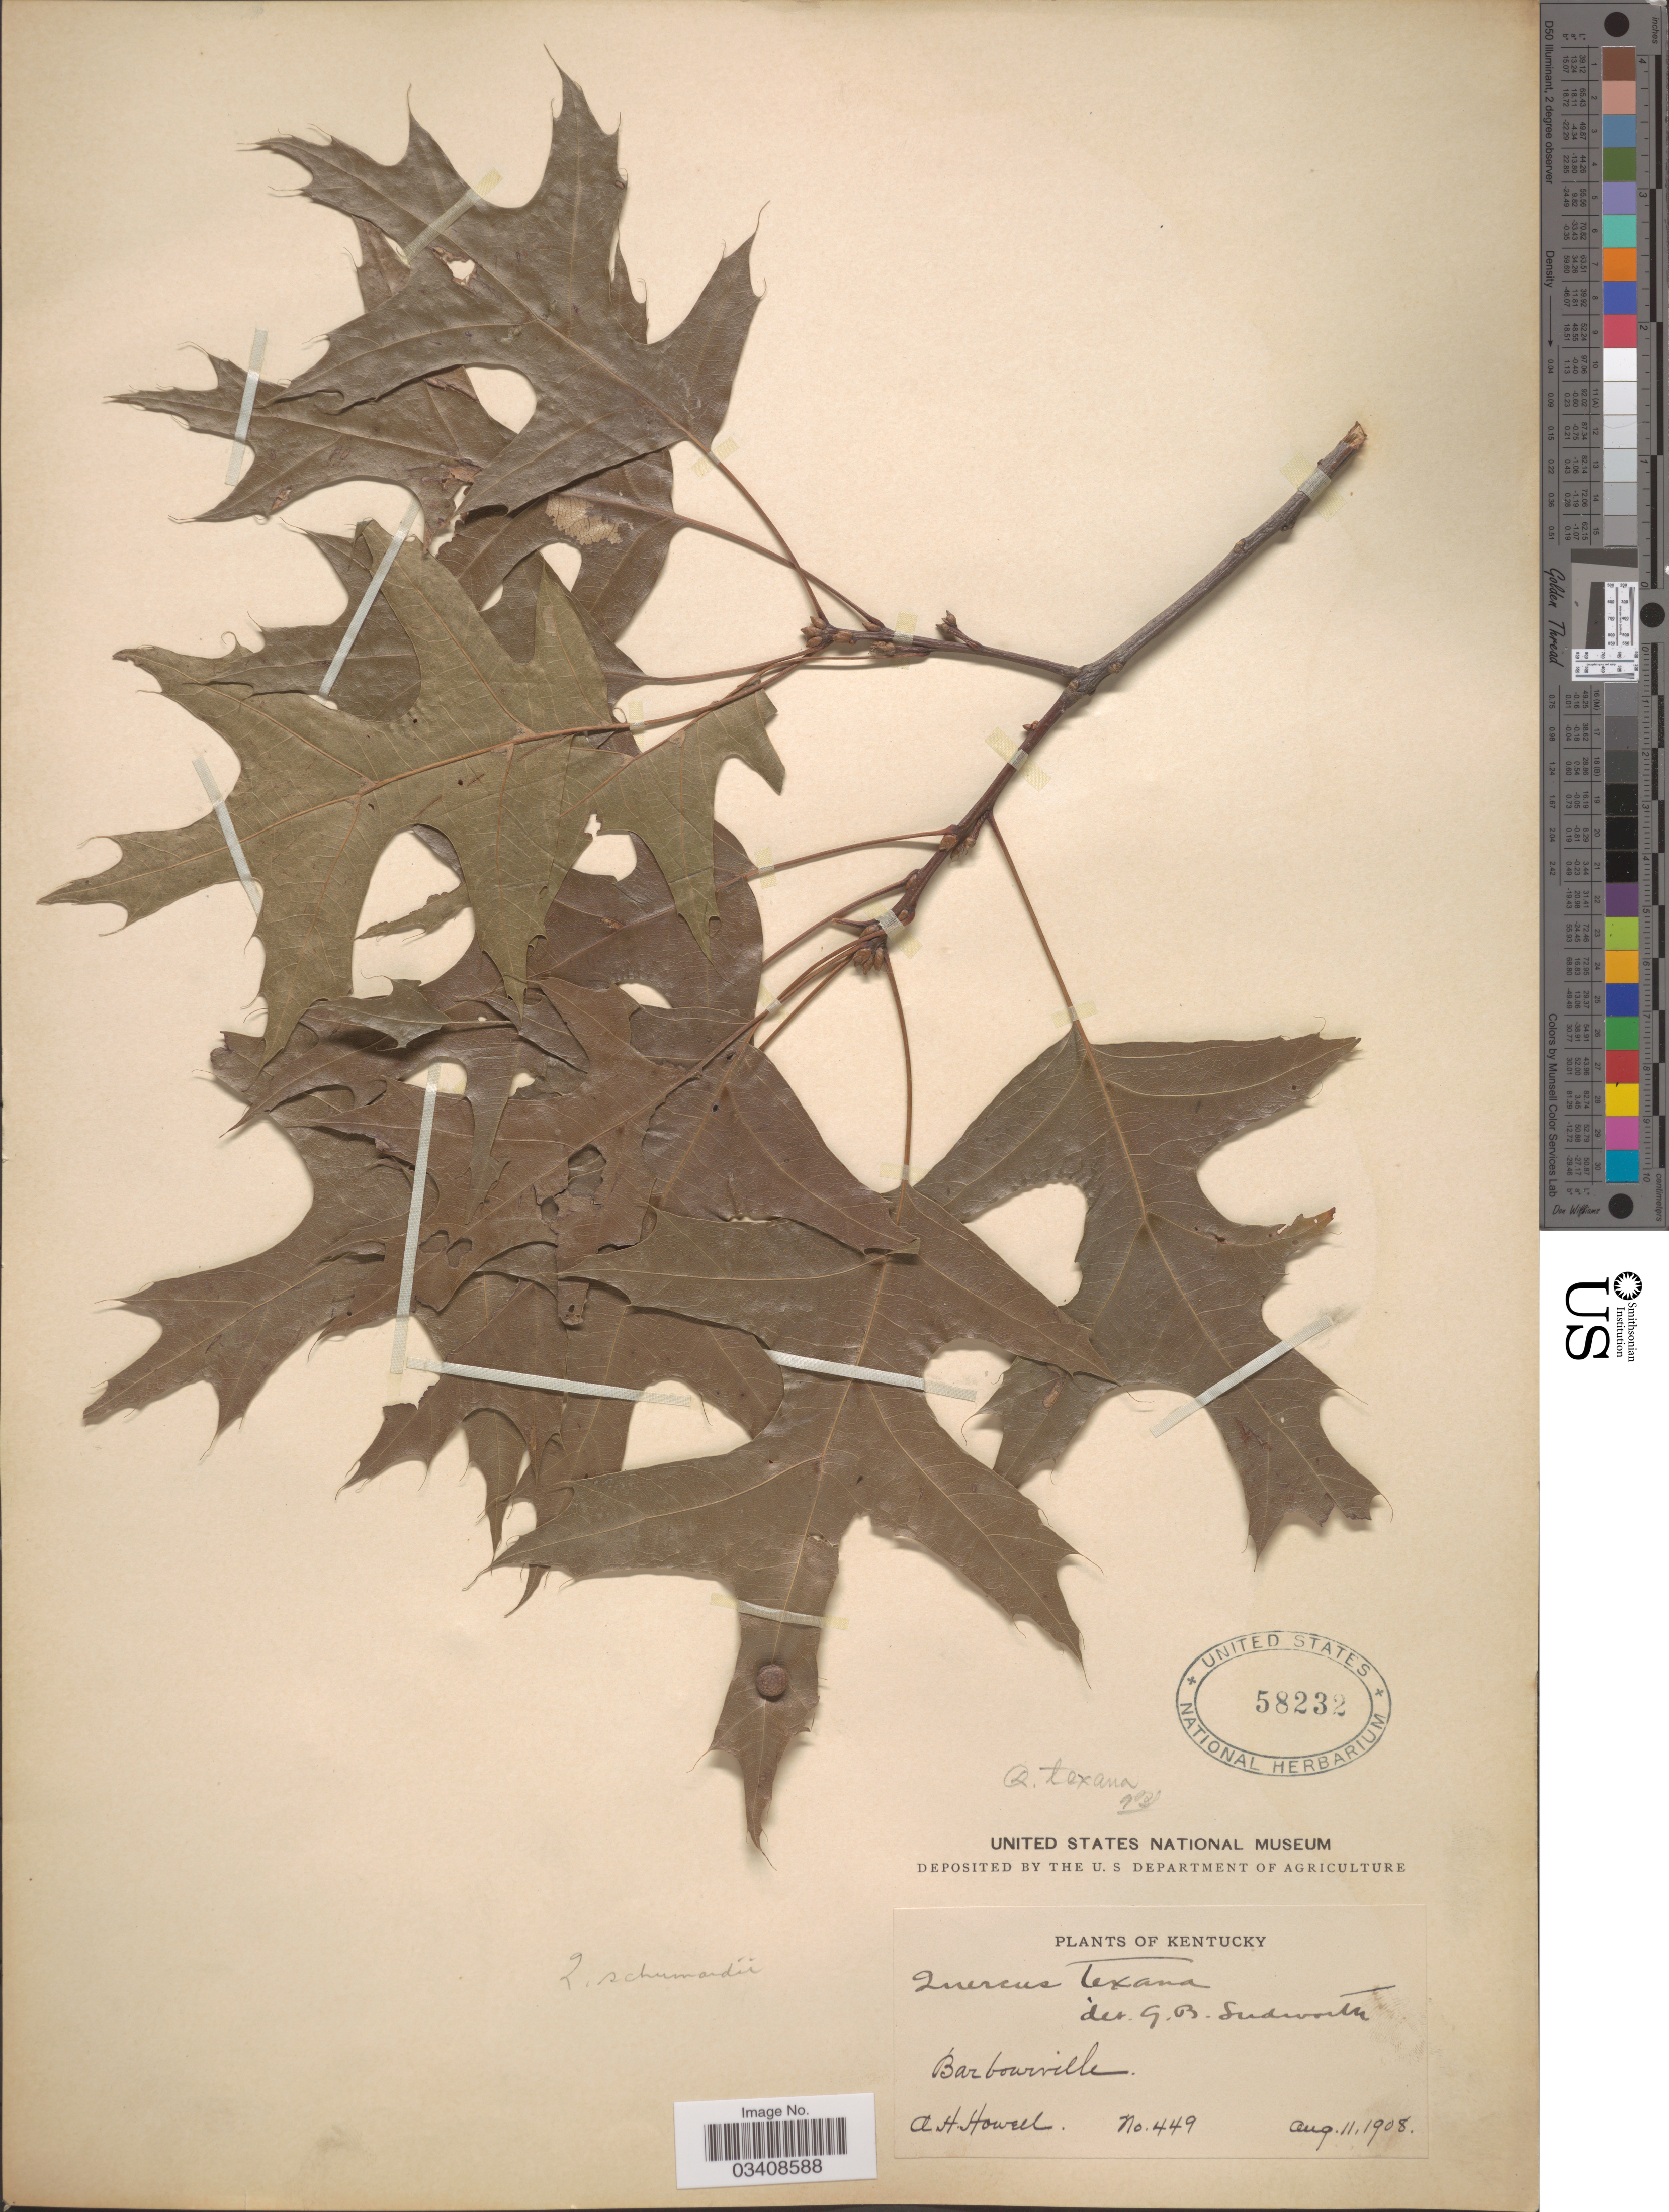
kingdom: Plantae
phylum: Tracheophyta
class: Magnoliopsida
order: Fagales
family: Fagaceae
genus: Quercus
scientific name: Quercus shumardii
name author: Buckley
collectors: A. Howell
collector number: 449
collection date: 1908-08-11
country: United States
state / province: Kentucky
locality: Barbourville.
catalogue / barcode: US 58232